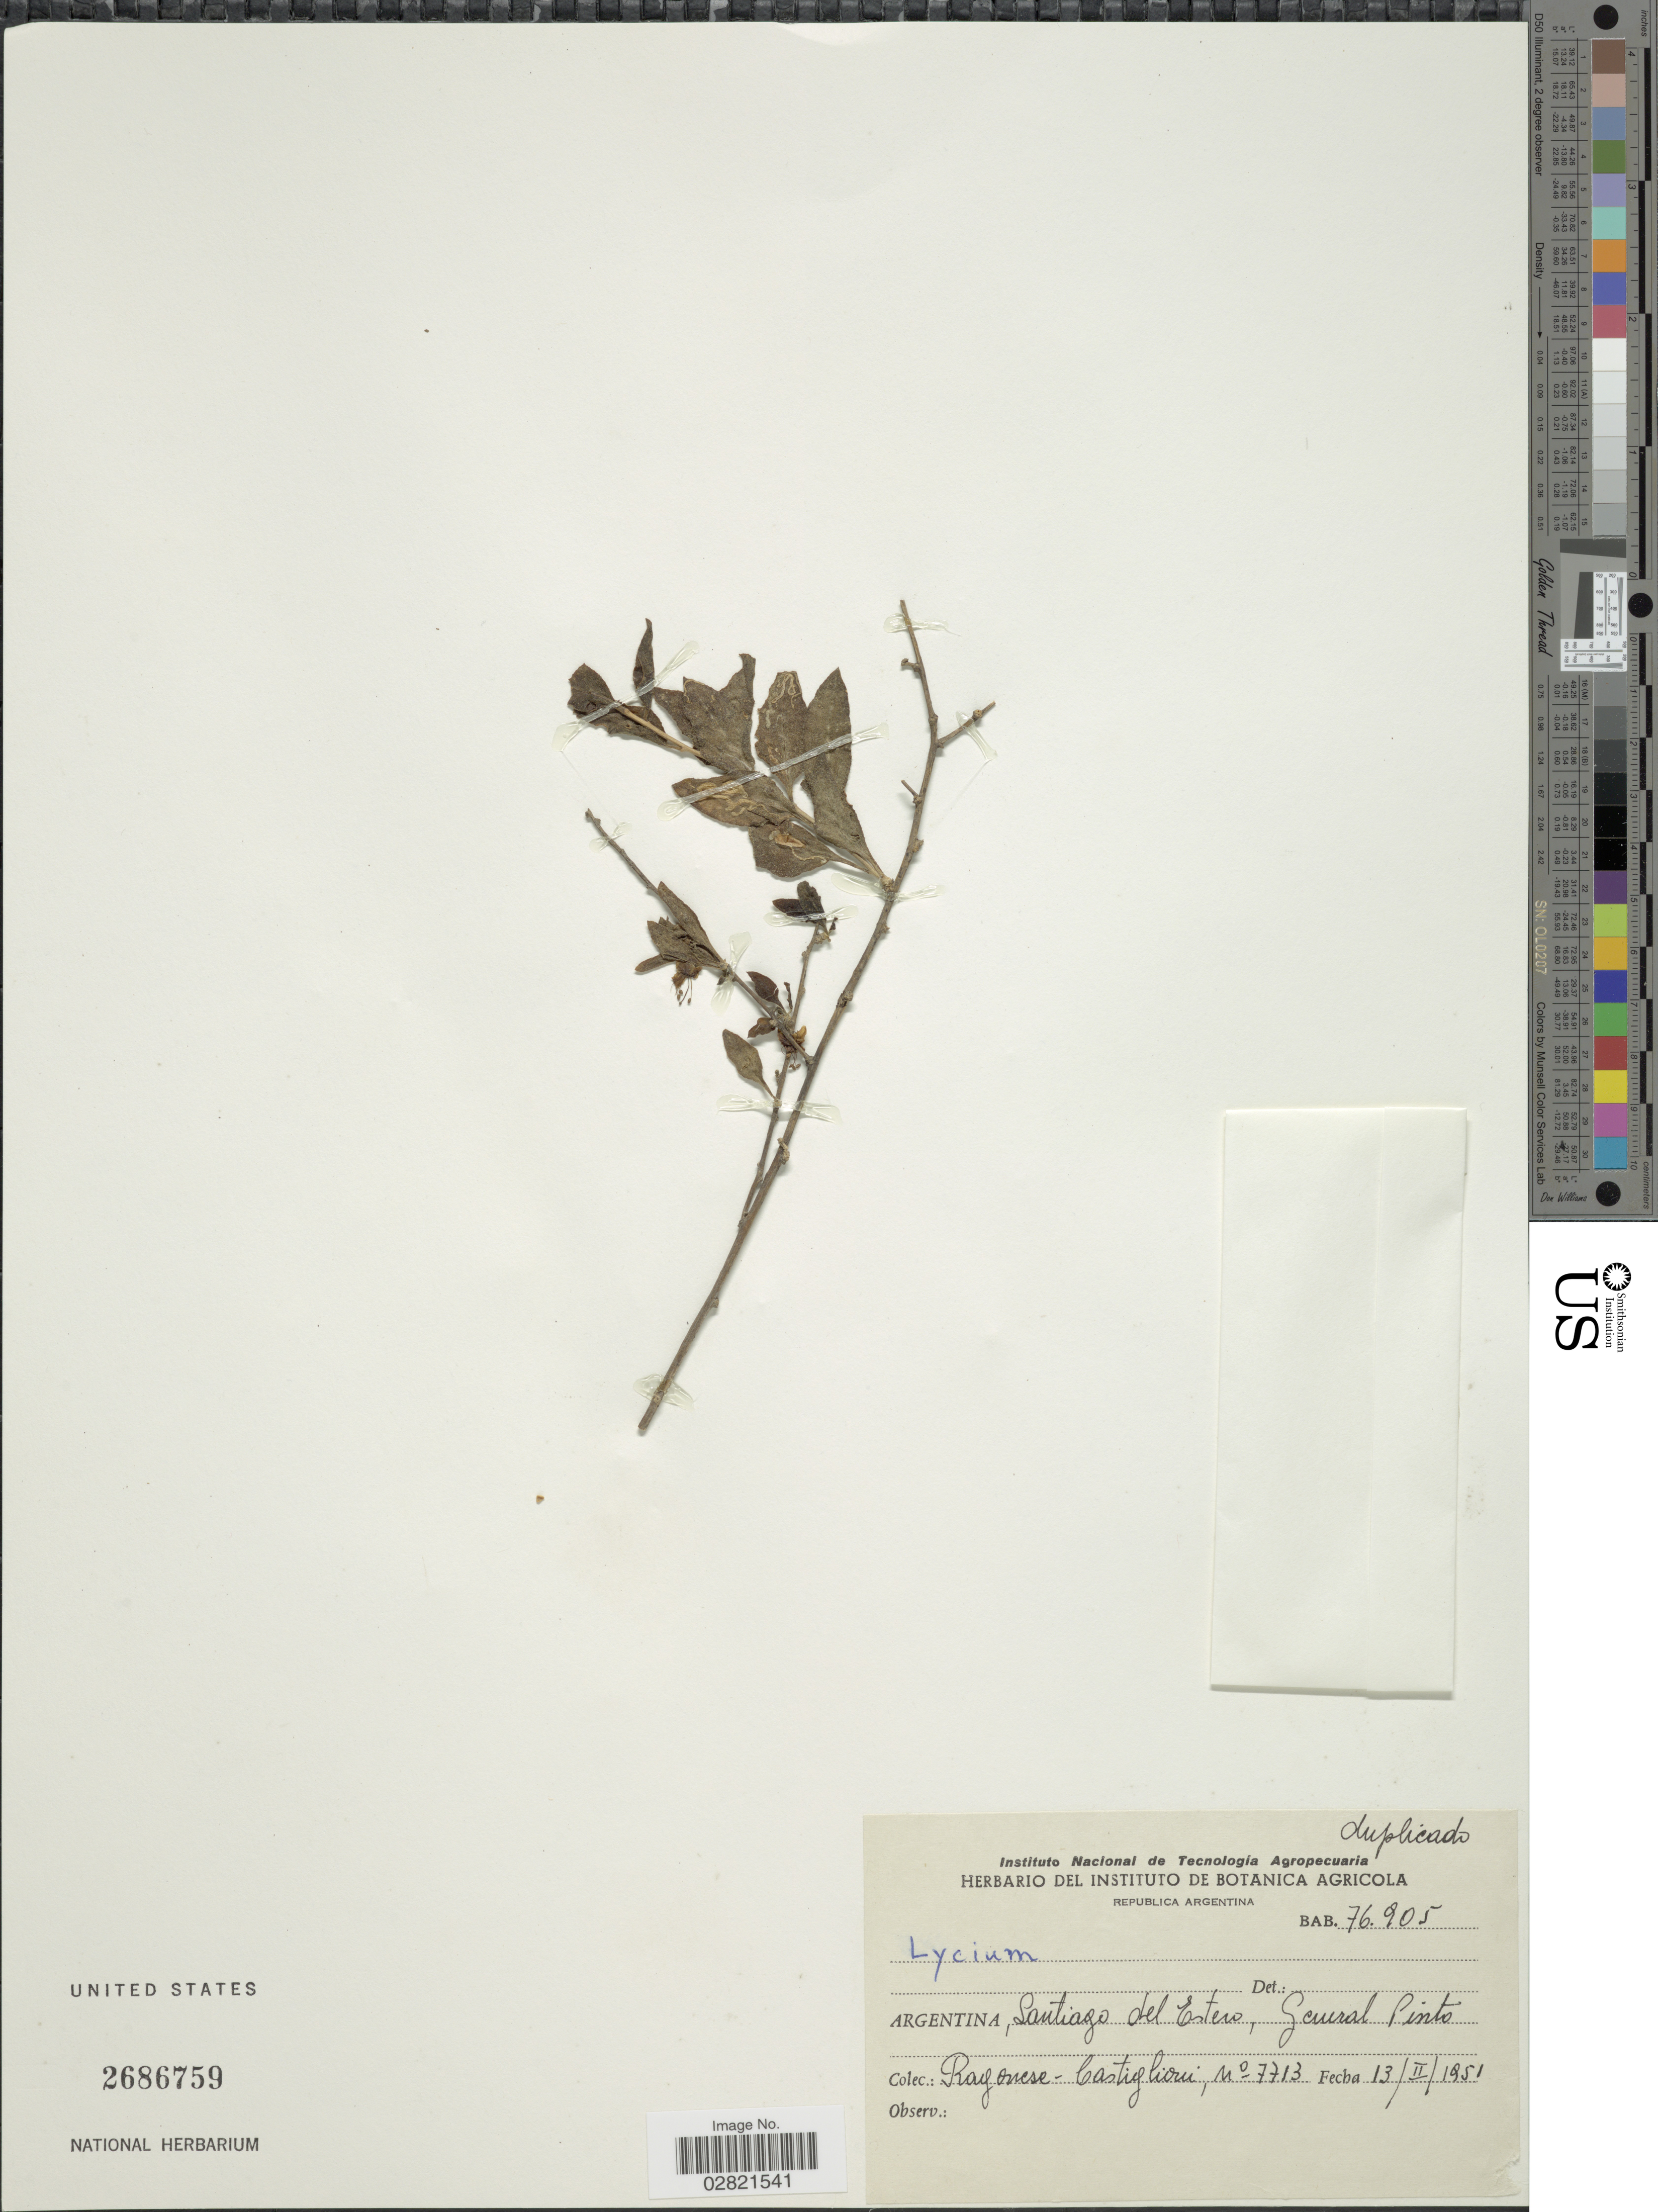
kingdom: Plantae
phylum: Tracheophyta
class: Magnoliopsida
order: Solanales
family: Solanaceae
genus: Lycium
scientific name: Lycium sp.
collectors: Ragonese, -- & Castiglioni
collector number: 7713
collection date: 1951-02-13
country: Argentina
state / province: Santiago del Estero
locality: Santiago del Estero, General Pinto.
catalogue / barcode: US 2686759